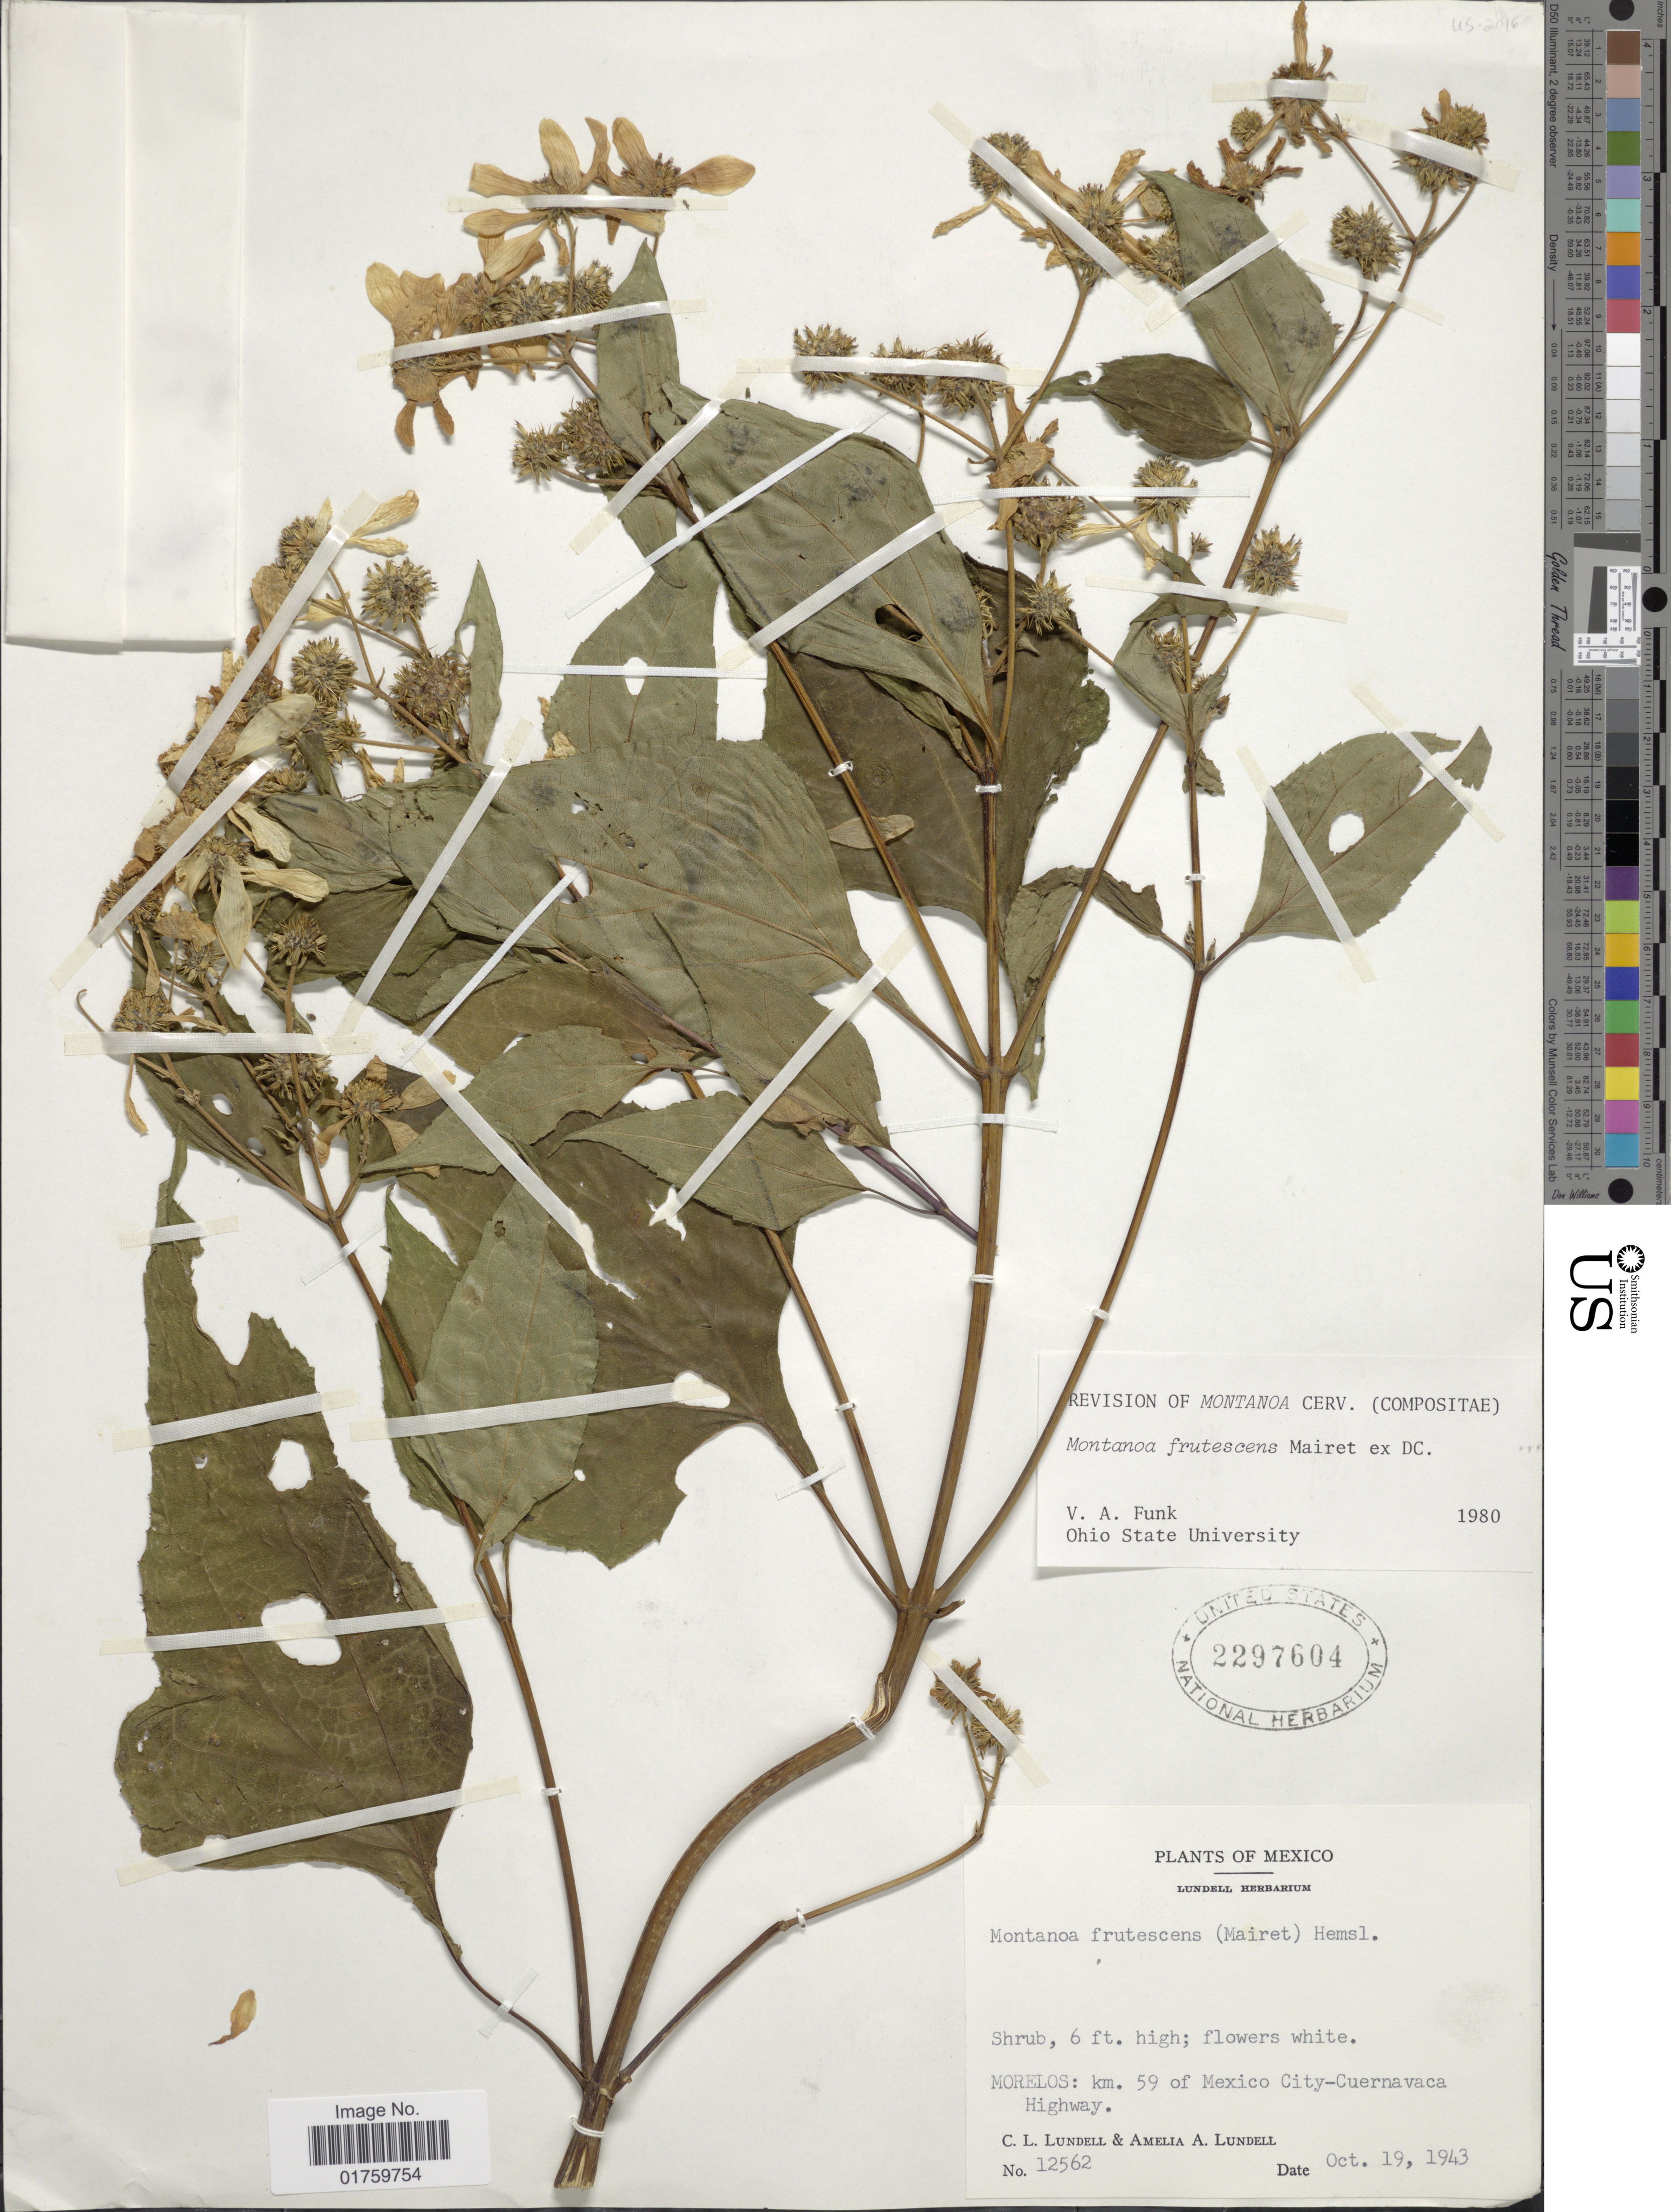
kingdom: Plantae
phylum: Tracheophyta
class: Magnoliopsida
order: Asterales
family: Asteraceae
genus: Montanoa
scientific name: Montanoa frutescens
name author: Mairet ex DC.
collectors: C. L. Lundell & A. A. Lundell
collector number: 12562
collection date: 1943-10-19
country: Mexico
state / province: Morelos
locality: Km. 59 of Mexico City-Cuernavaca Highway.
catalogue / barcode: US 2297604